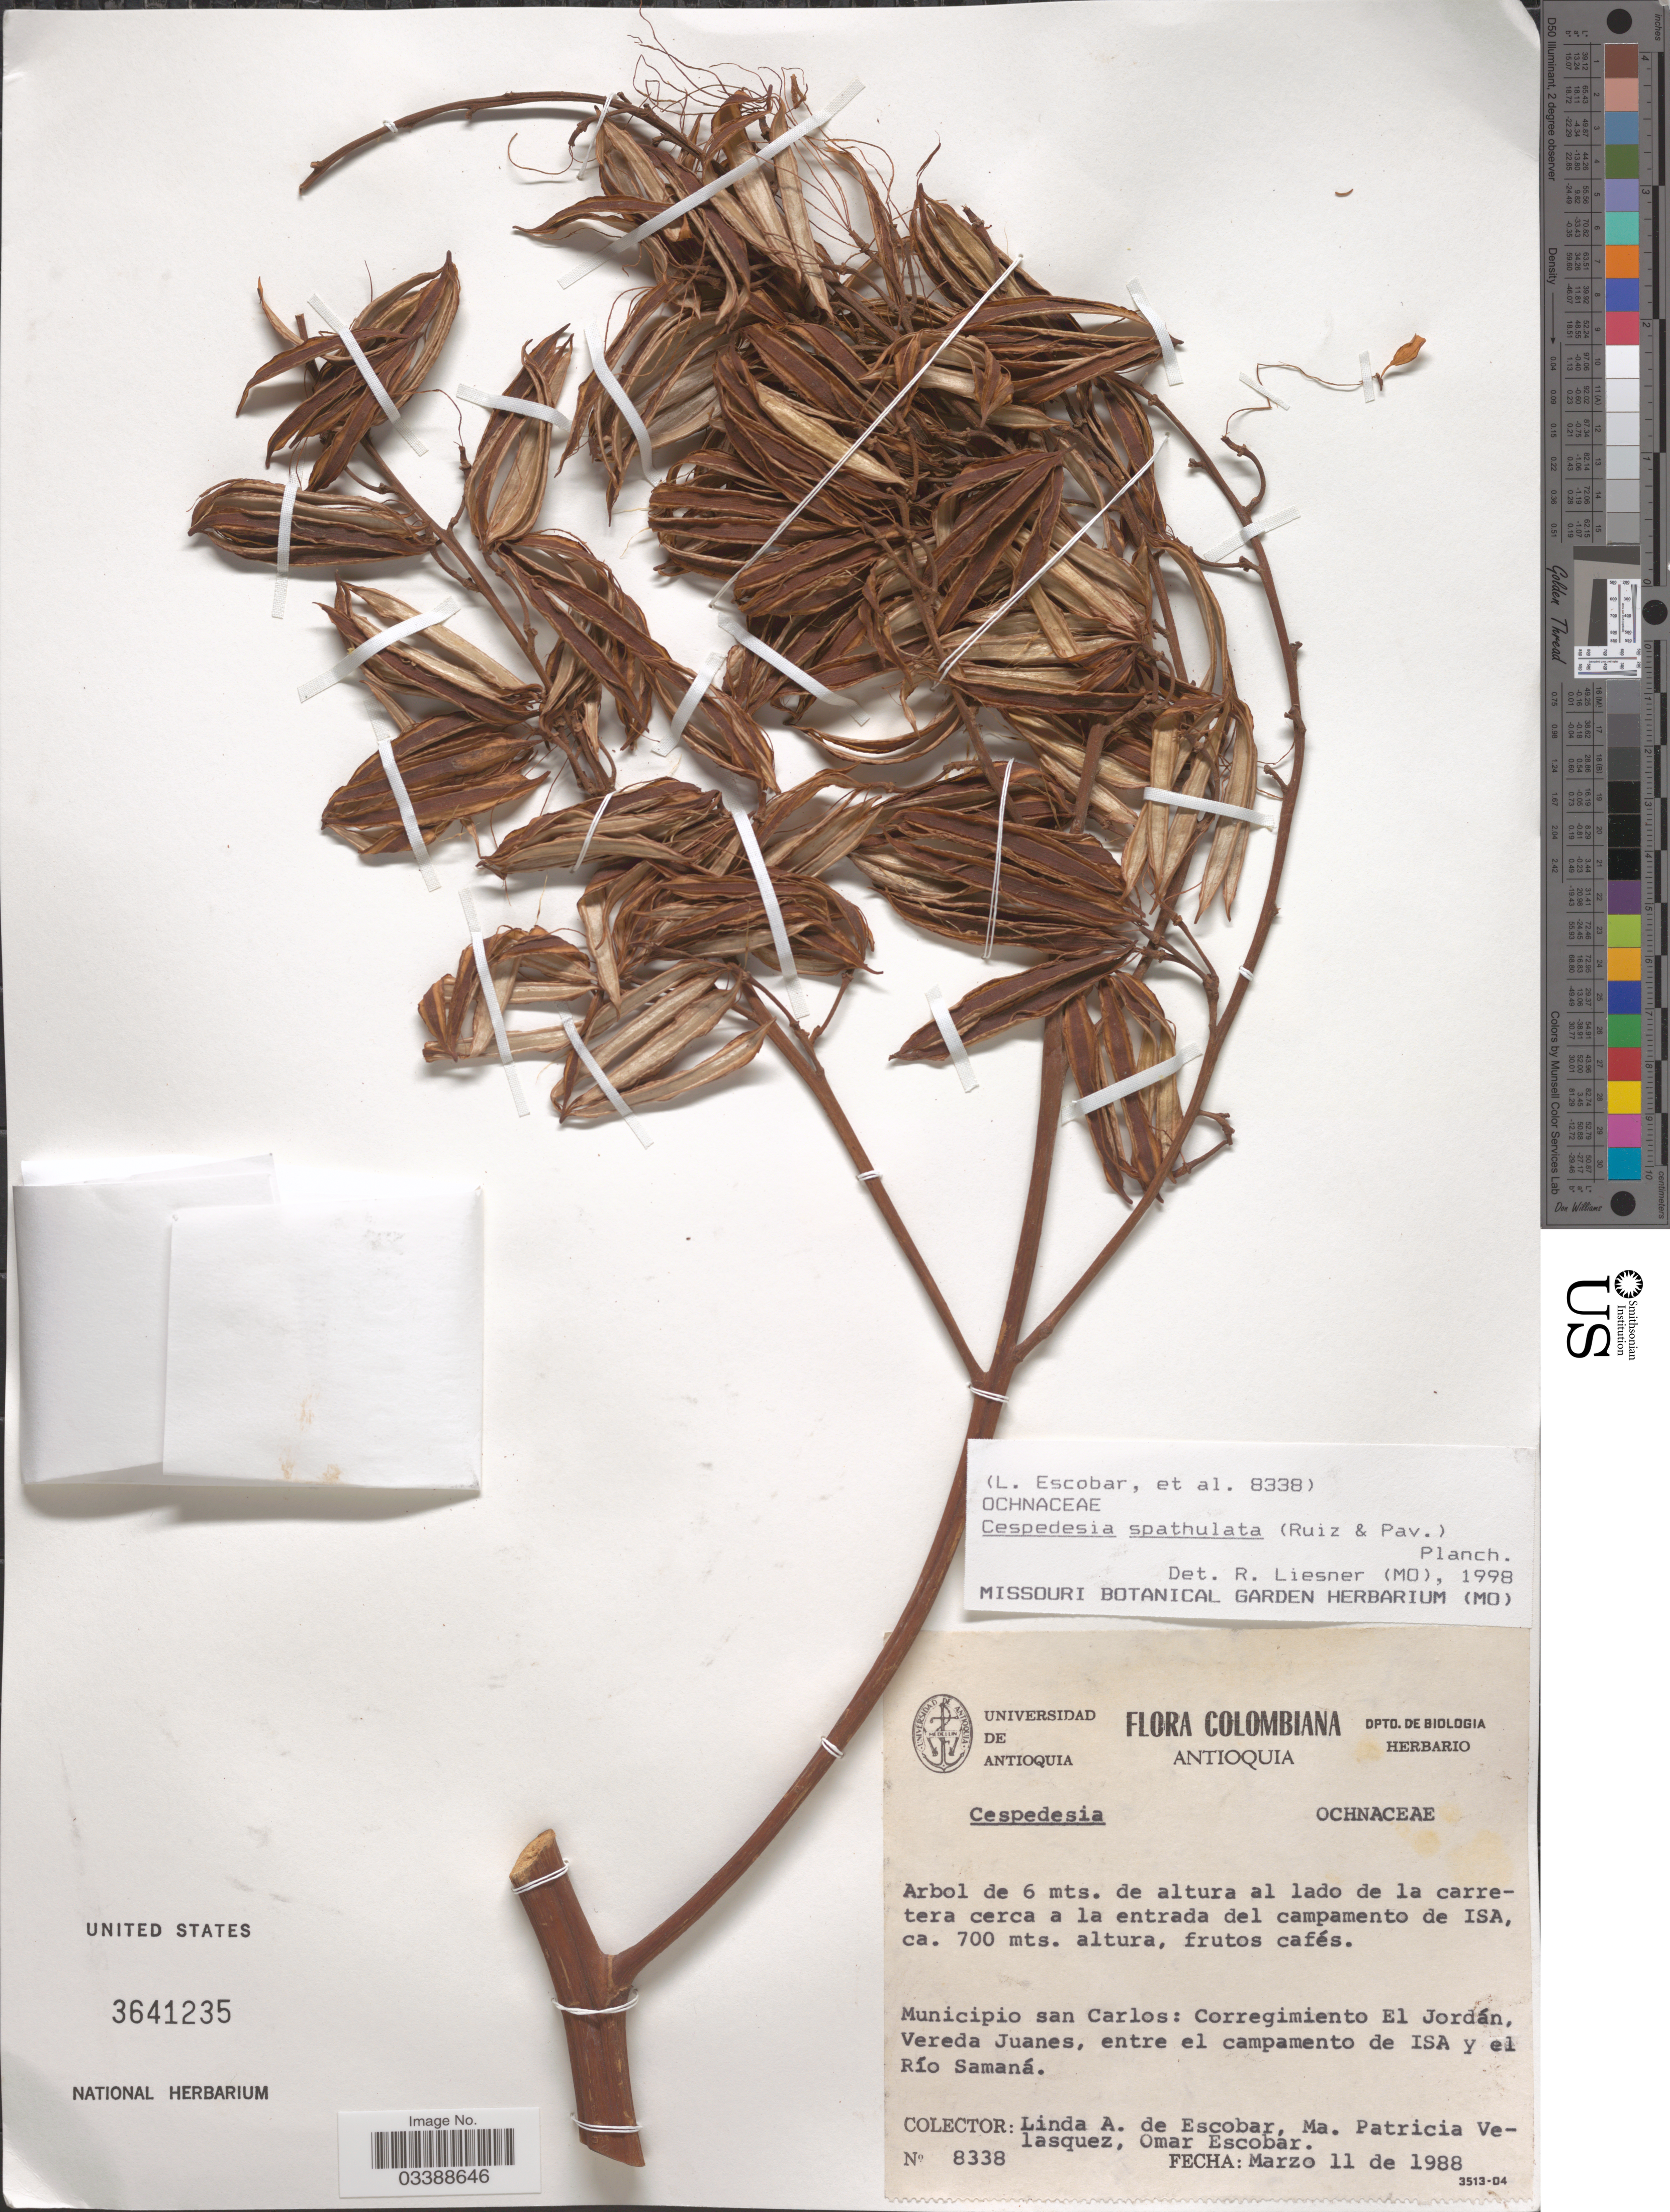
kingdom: Plantae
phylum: Tracheophyta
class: Magnoliopsida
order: Malpighiales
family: Ochnaceae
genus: Cespedesia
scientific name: Cespedesia spathulata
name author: (Ruiz & Pav.) Planch.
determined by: Liesner, R. L.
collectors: L. K. de Escobar, M. P. Velásquez & O. D. Escobar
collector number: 8338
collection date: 1988-03-11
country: Colombia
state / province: Antioquia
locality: Municipio san Carlos: Corregimiento El Jordán, Vereda Juanes, entre el campamento de ISA y el Río Samaná.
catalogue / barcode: US 3641235